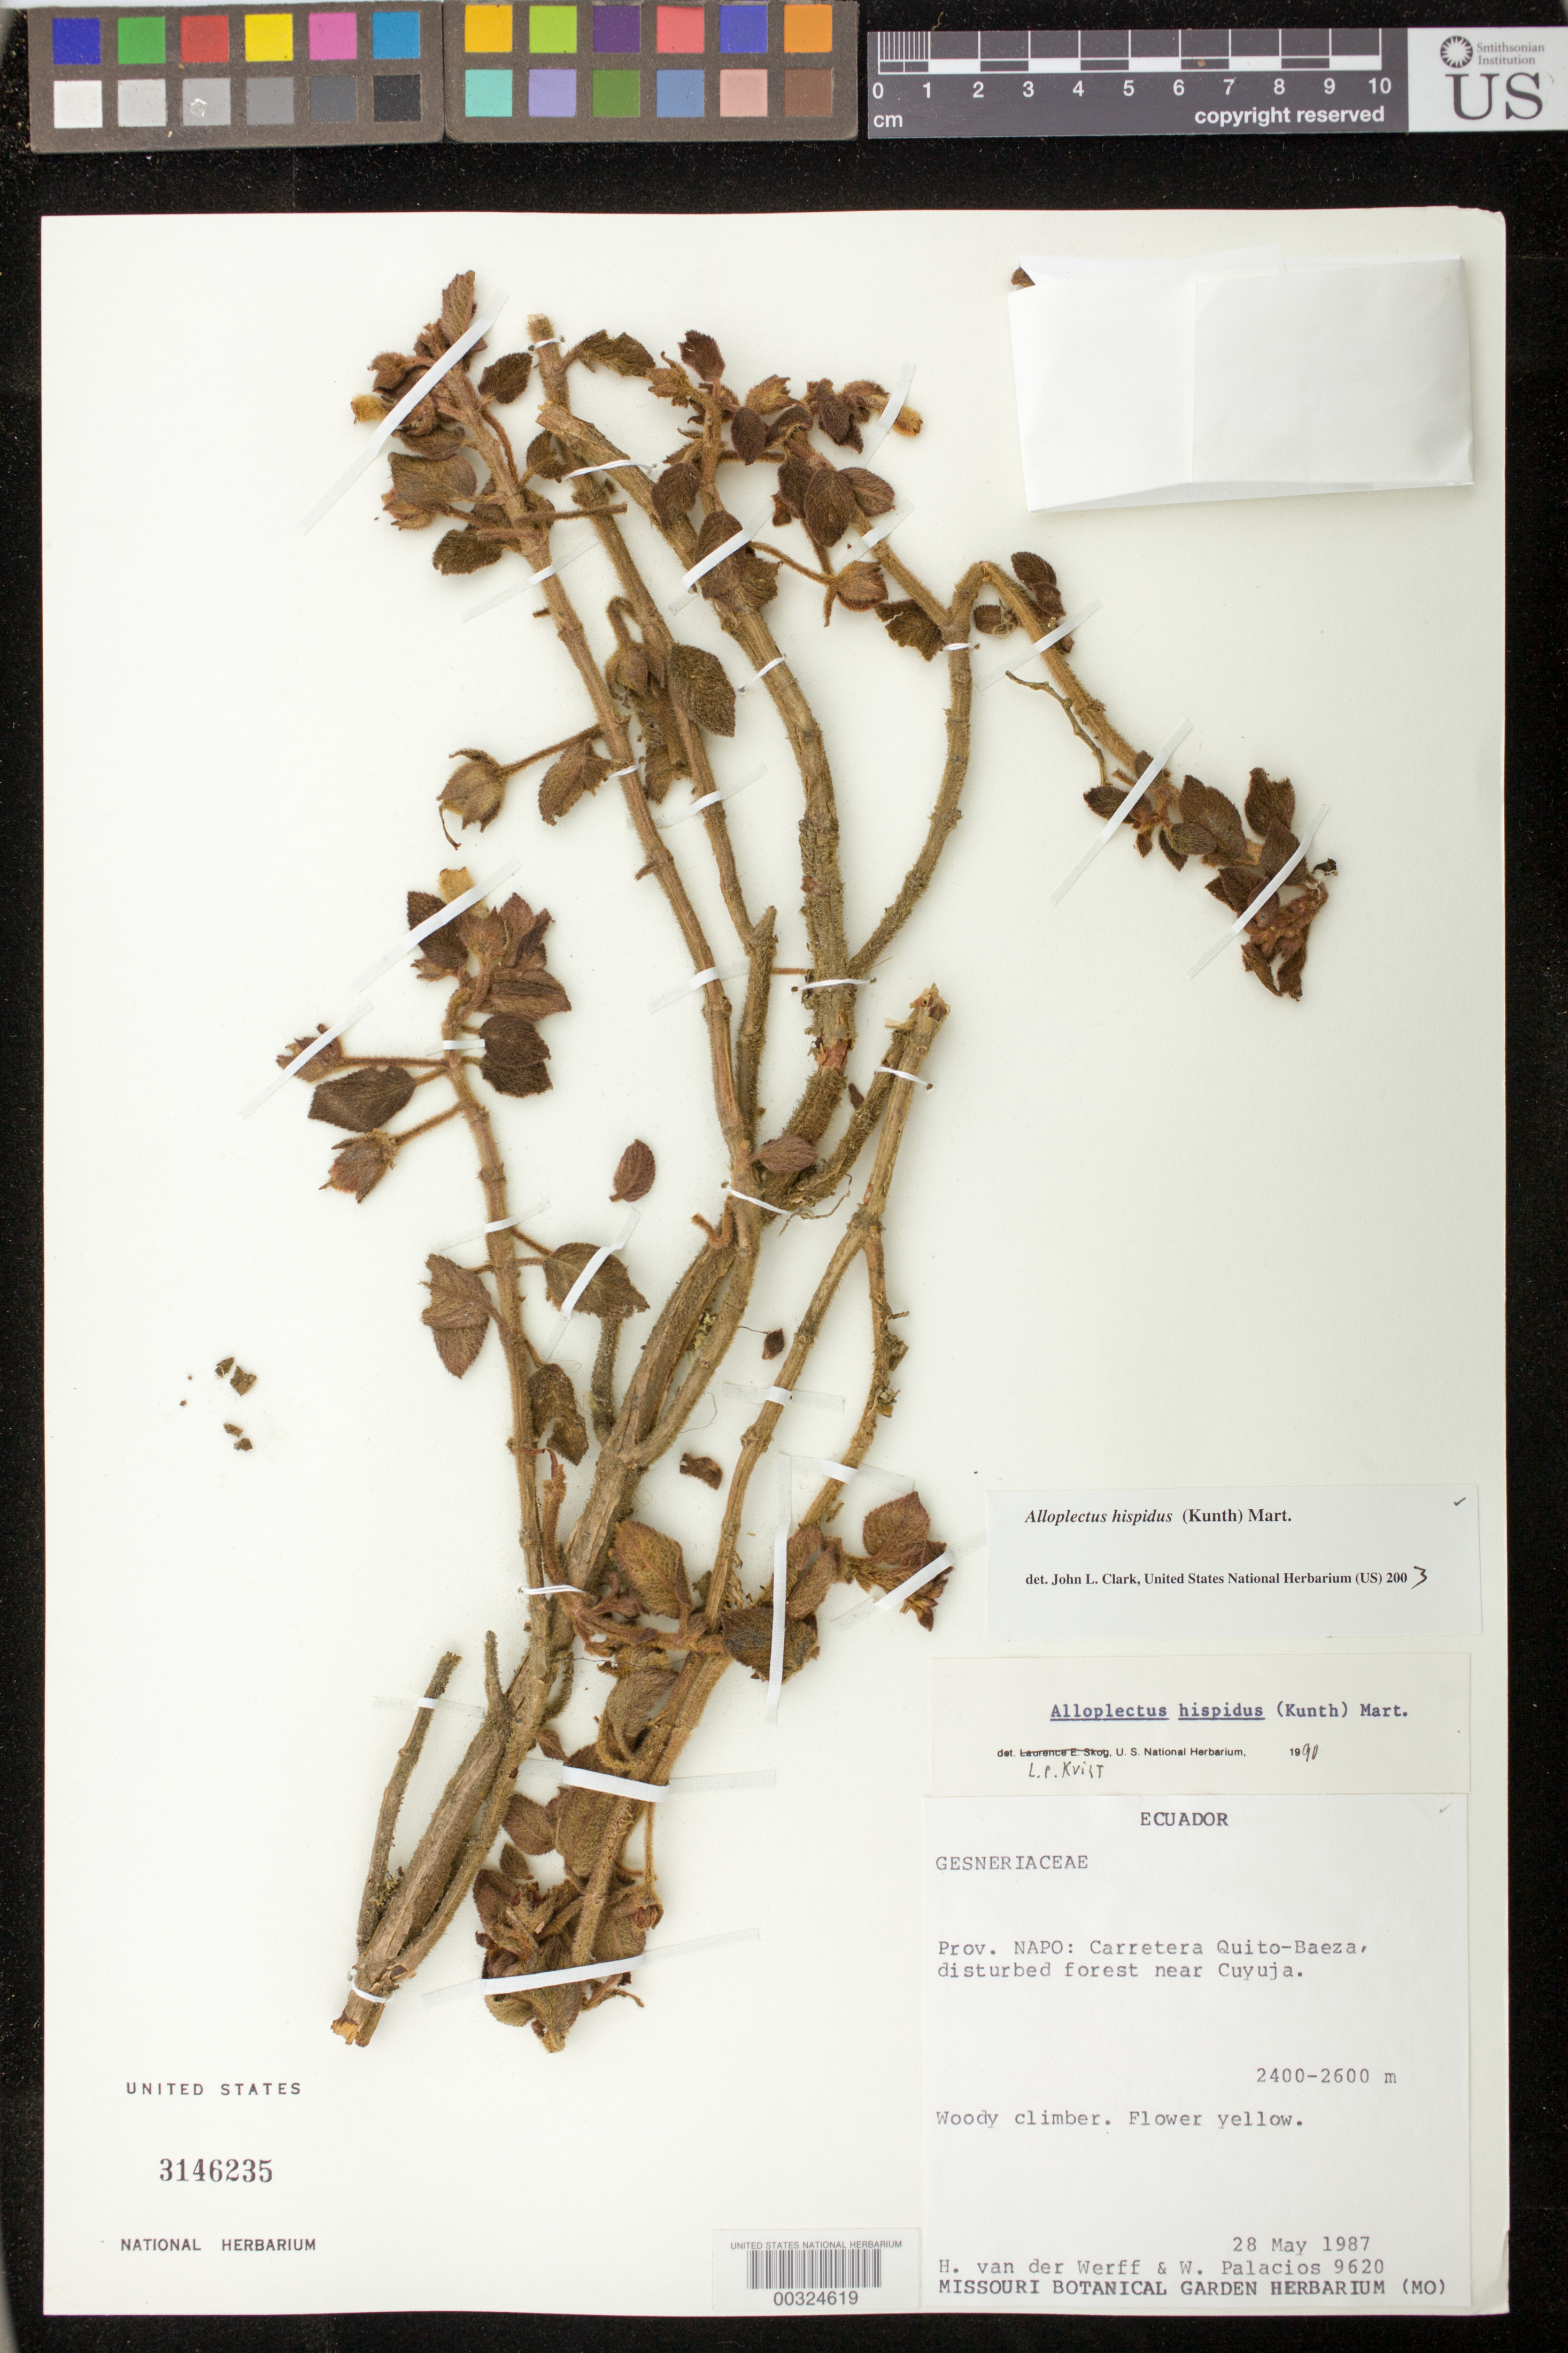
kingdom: Plantae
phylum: Tracheophyta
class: Magnoliopsida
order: Lamiales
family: Gesneriaceae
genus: Alloplectus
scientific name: Alloplectus hispidus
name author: (Kunth) Mart.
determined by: Clark, J. L., (SEL), The Marie Selby Botanical Garden (UNITED STATES)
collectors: H. van der Werff & W. Palacios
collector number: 9620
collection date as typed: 28 May 1987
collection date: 1987-05-28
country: Ecuador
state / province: Napo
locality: Quito - Baeza highway, near Cuyuja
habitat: Disturbed forest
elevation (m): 2400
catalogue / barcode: US 3146235